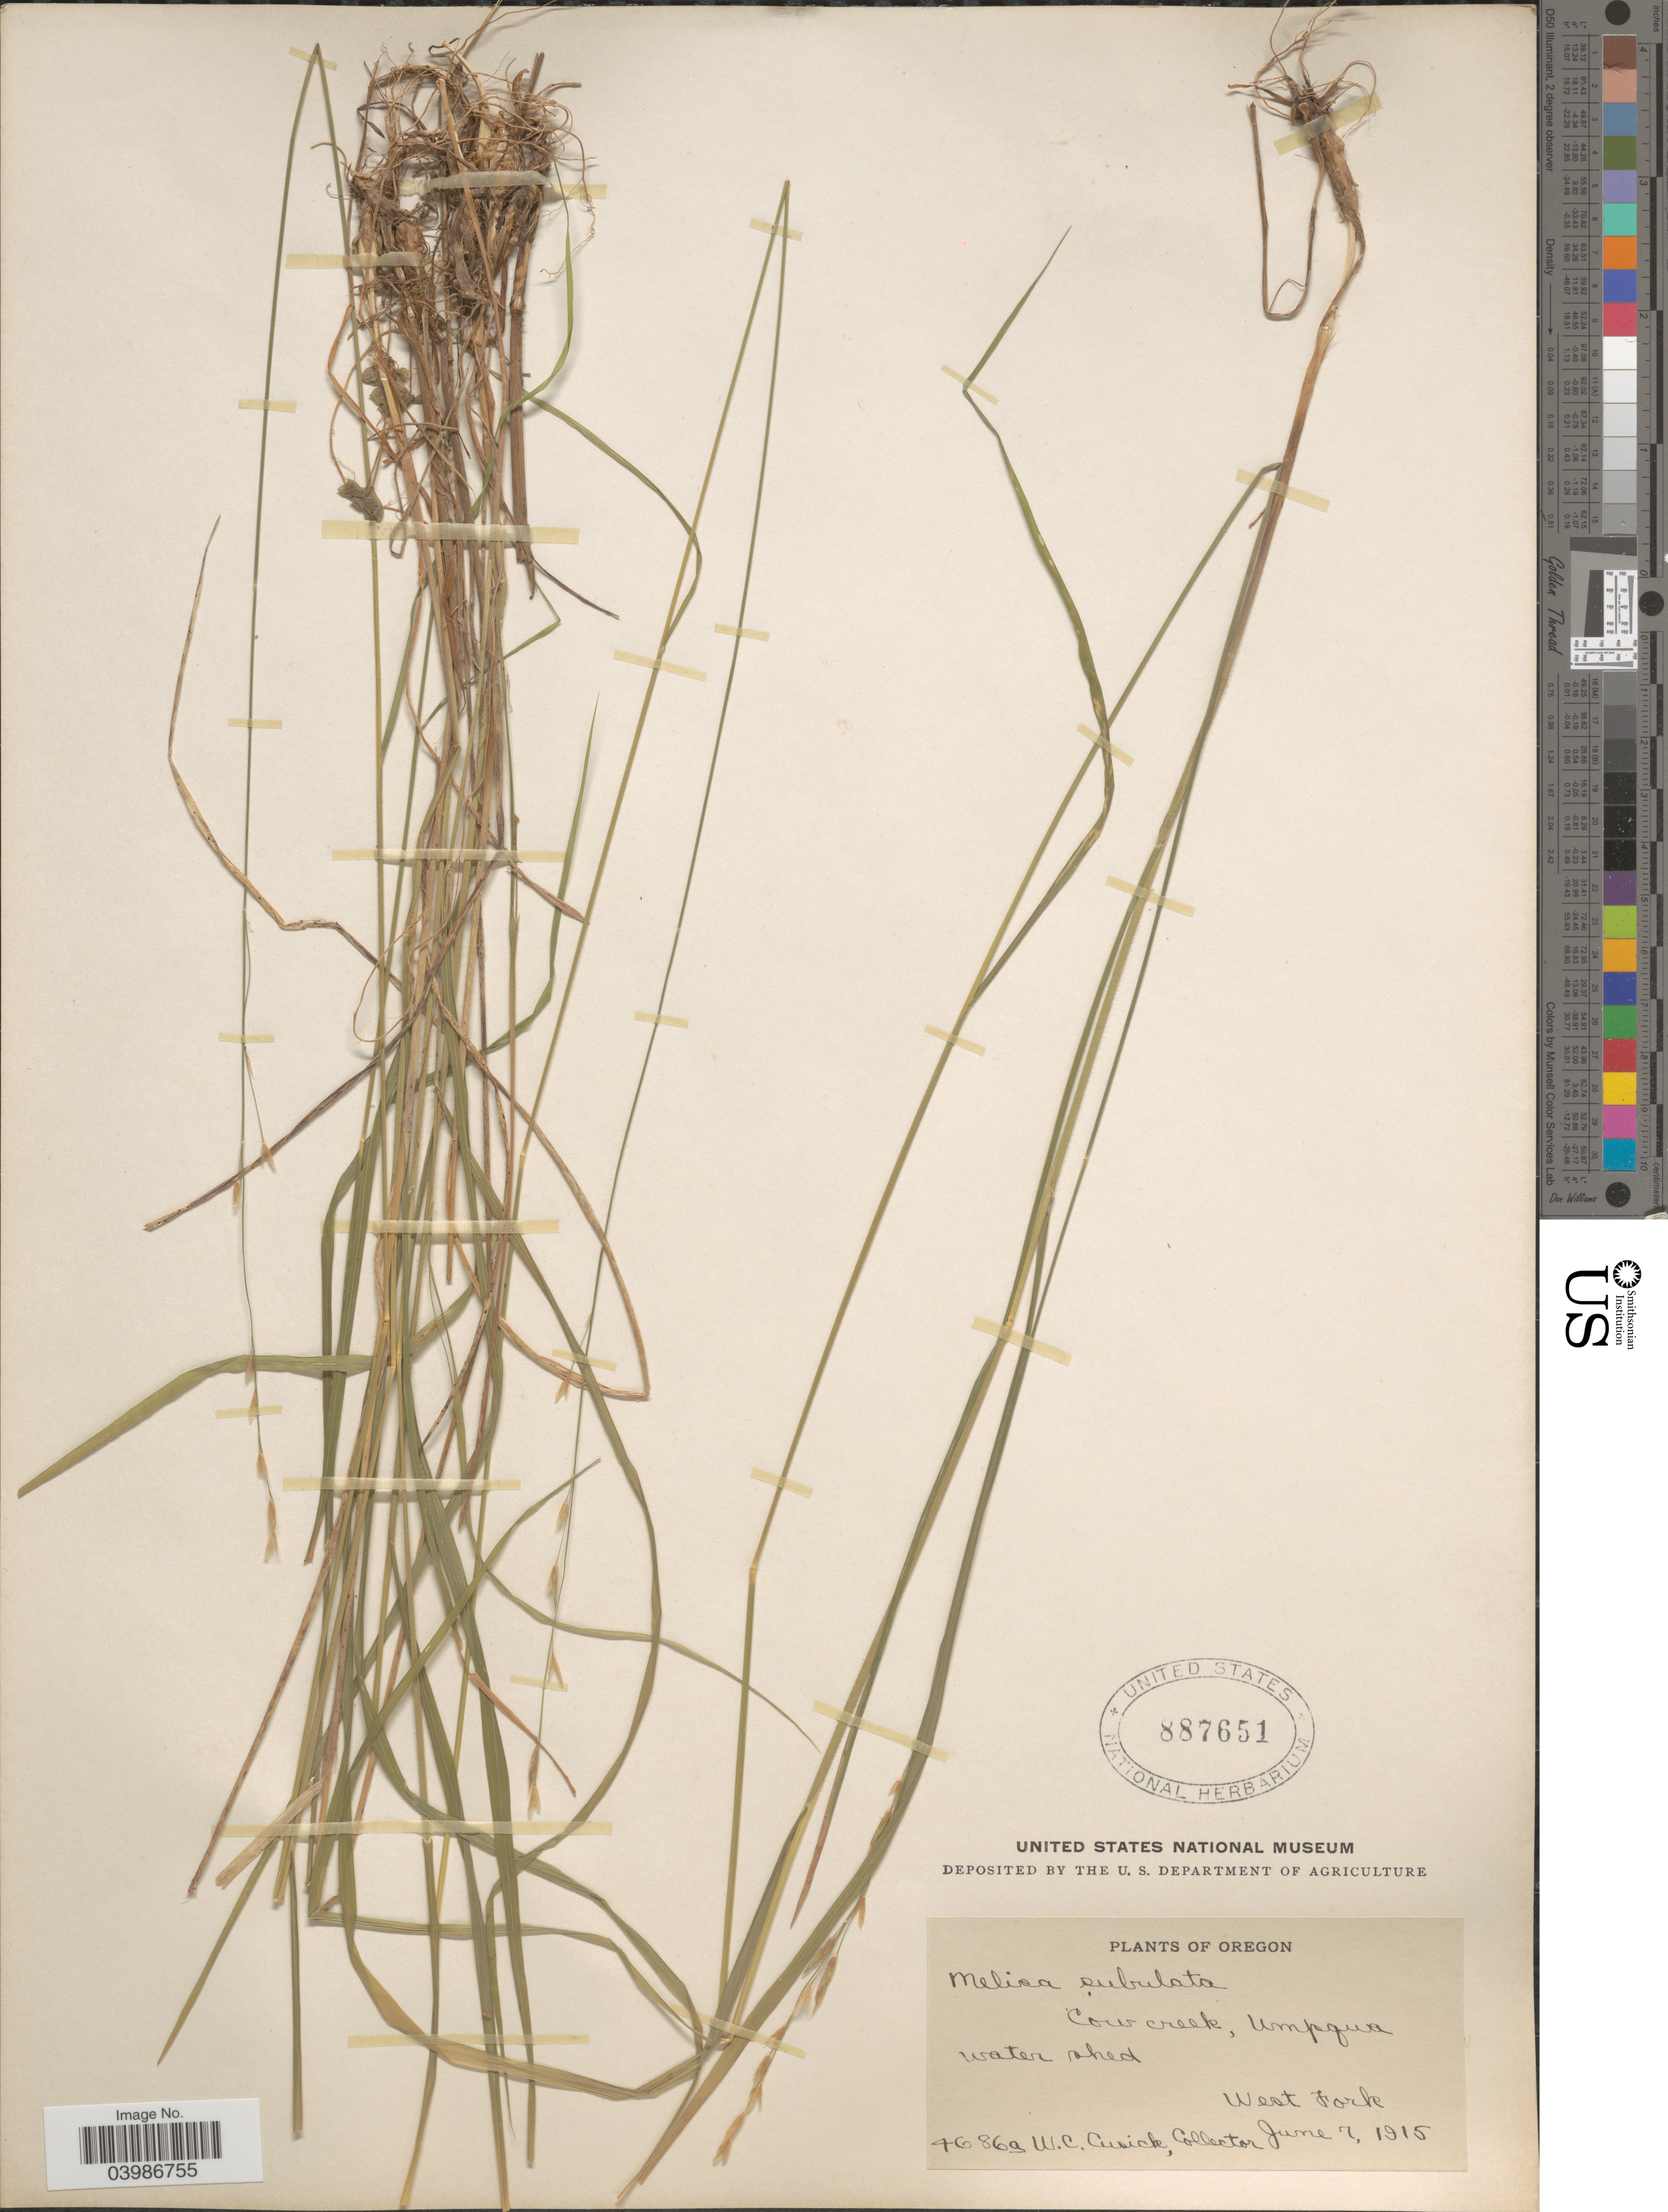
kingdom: Plantae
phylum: Tracheophyta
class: Liliopsida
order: Poales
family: Poaceae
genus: Melica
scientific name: Melica subulata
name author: (Griseb.) Scribn.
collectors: W. C. Cusick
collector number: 46869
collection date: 1915-06-07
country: United States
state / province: Oregon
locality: Cow creek, Umpqua water shed. West Fork.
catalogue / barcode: US 887651